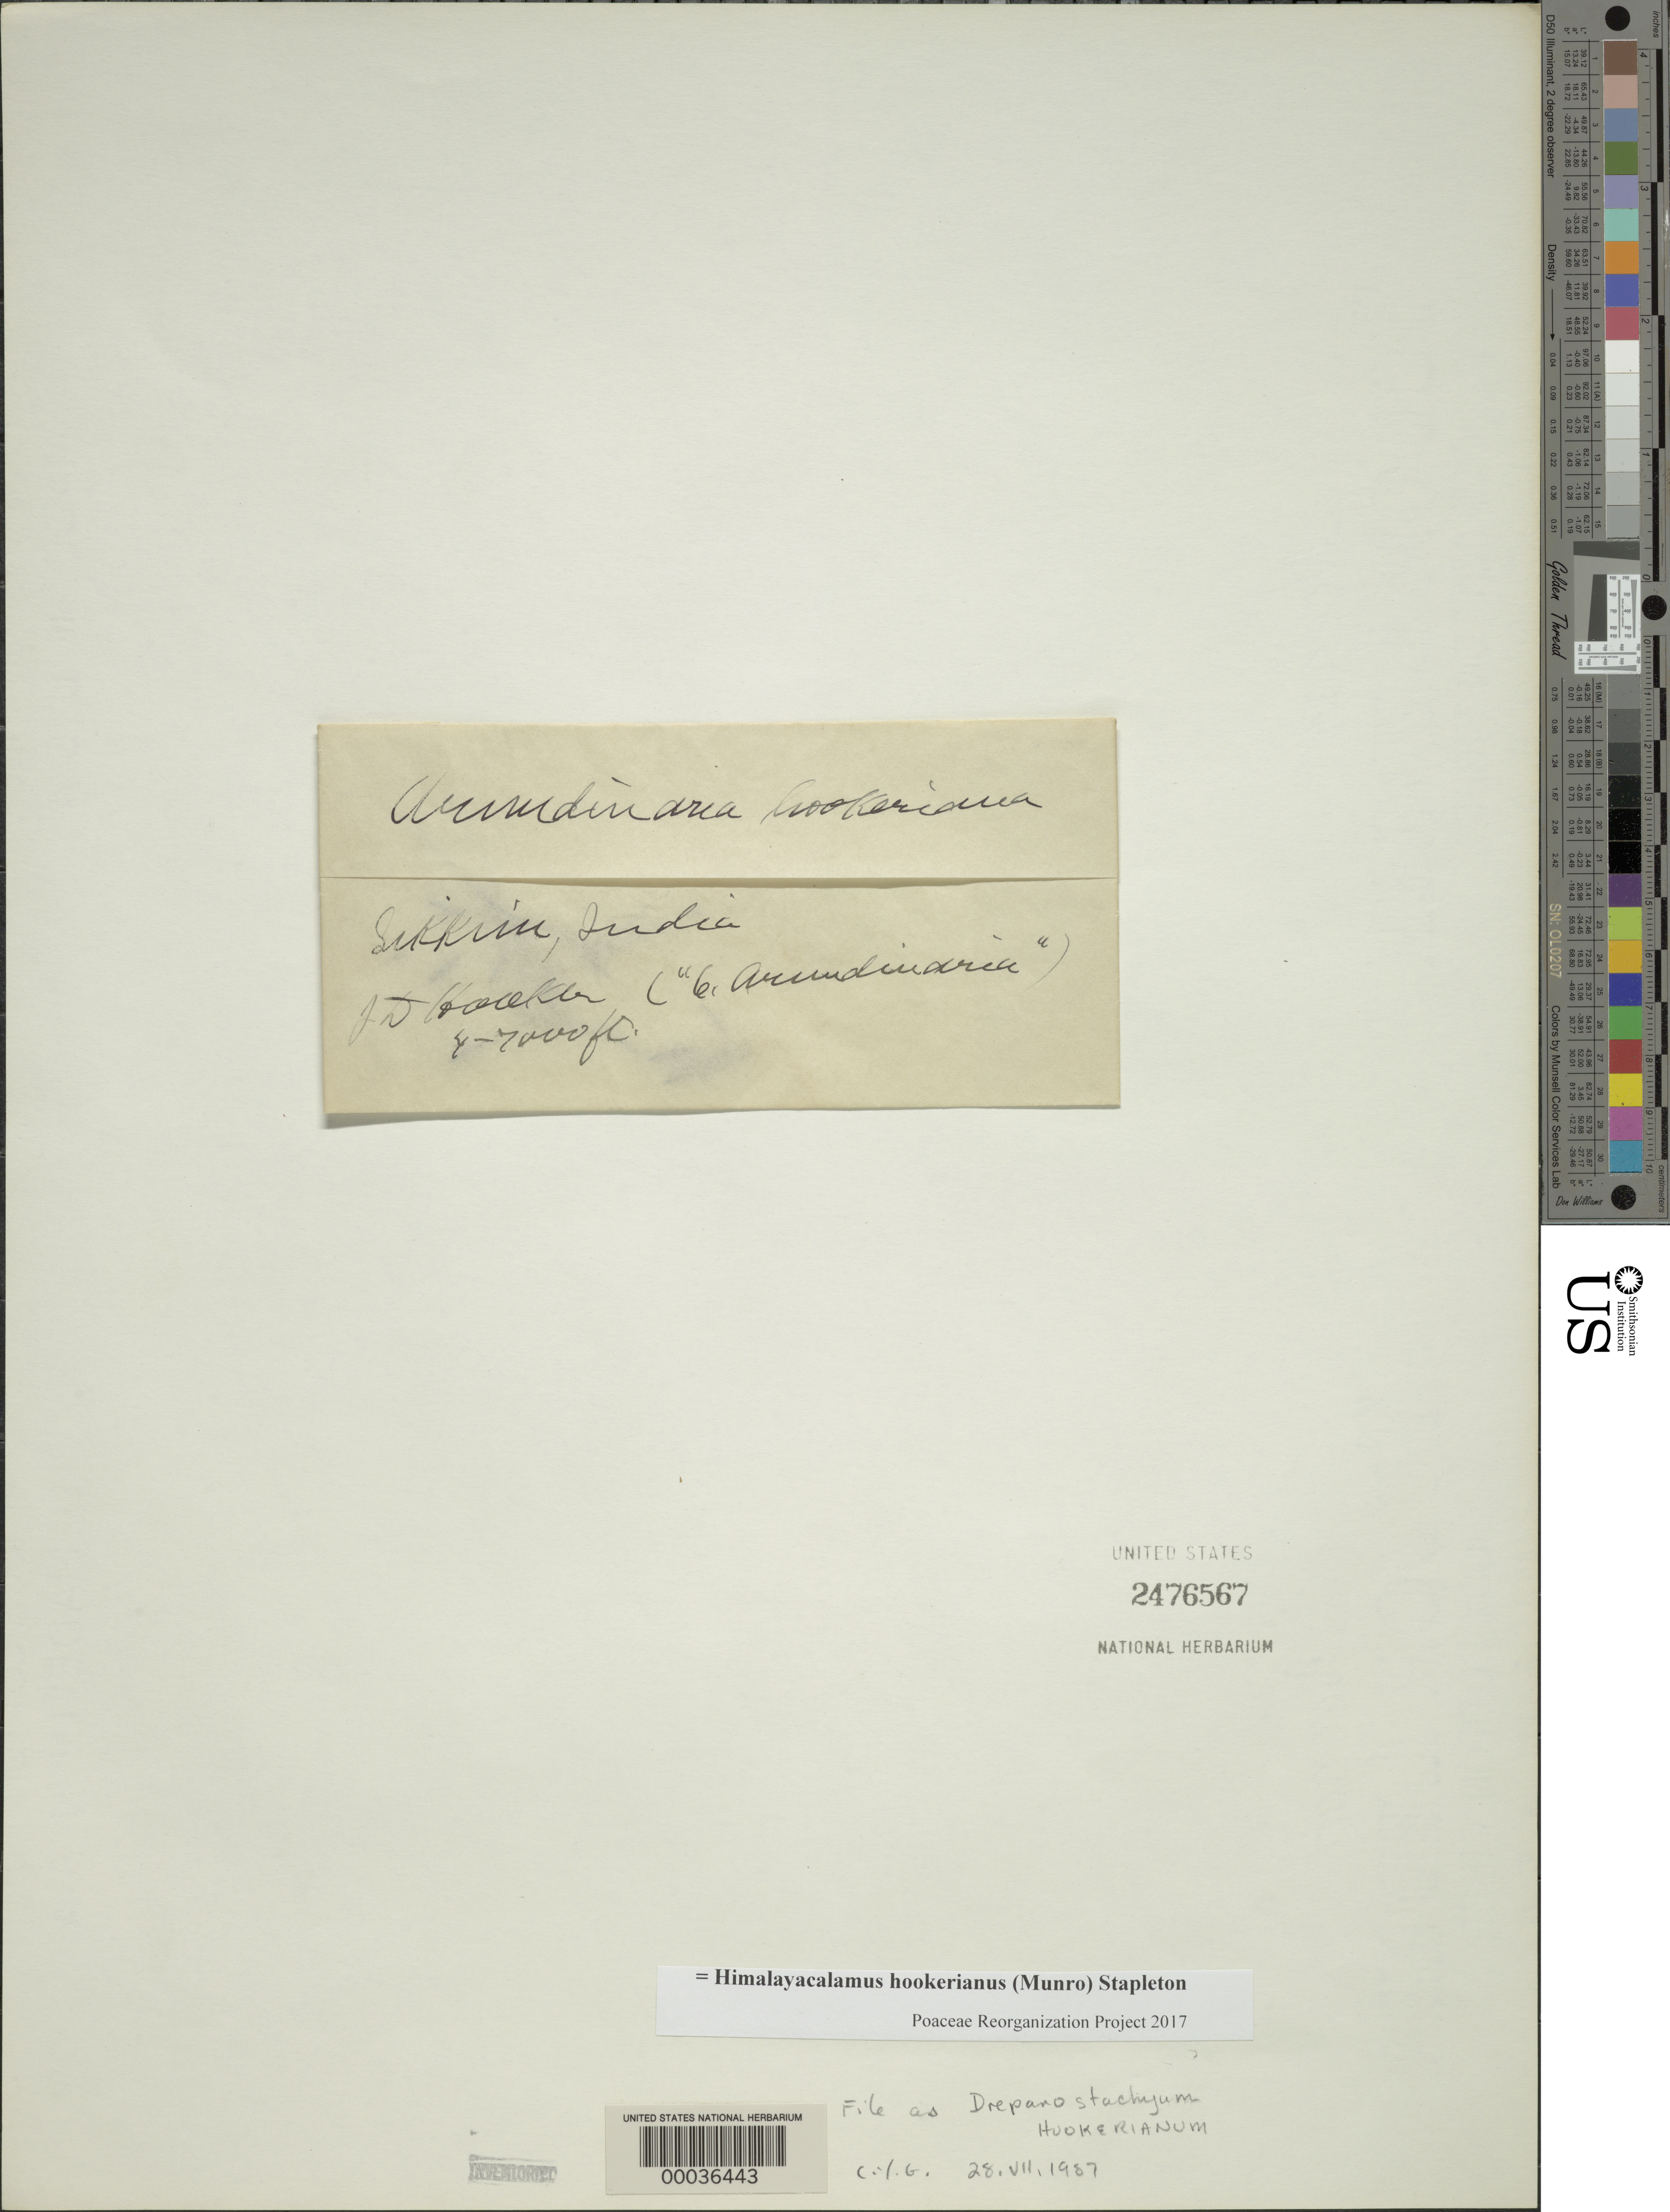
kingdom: Plantae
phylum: Tracheophyta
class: Liliopsida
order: Poales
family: Poaceae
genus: Drepanostachyum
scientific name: Drepanostachyum hookerianum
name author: (Munro) Keng f.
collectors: J. D. Hooker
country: India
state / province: Sikkim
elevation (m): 1220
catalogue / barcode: US 2476567